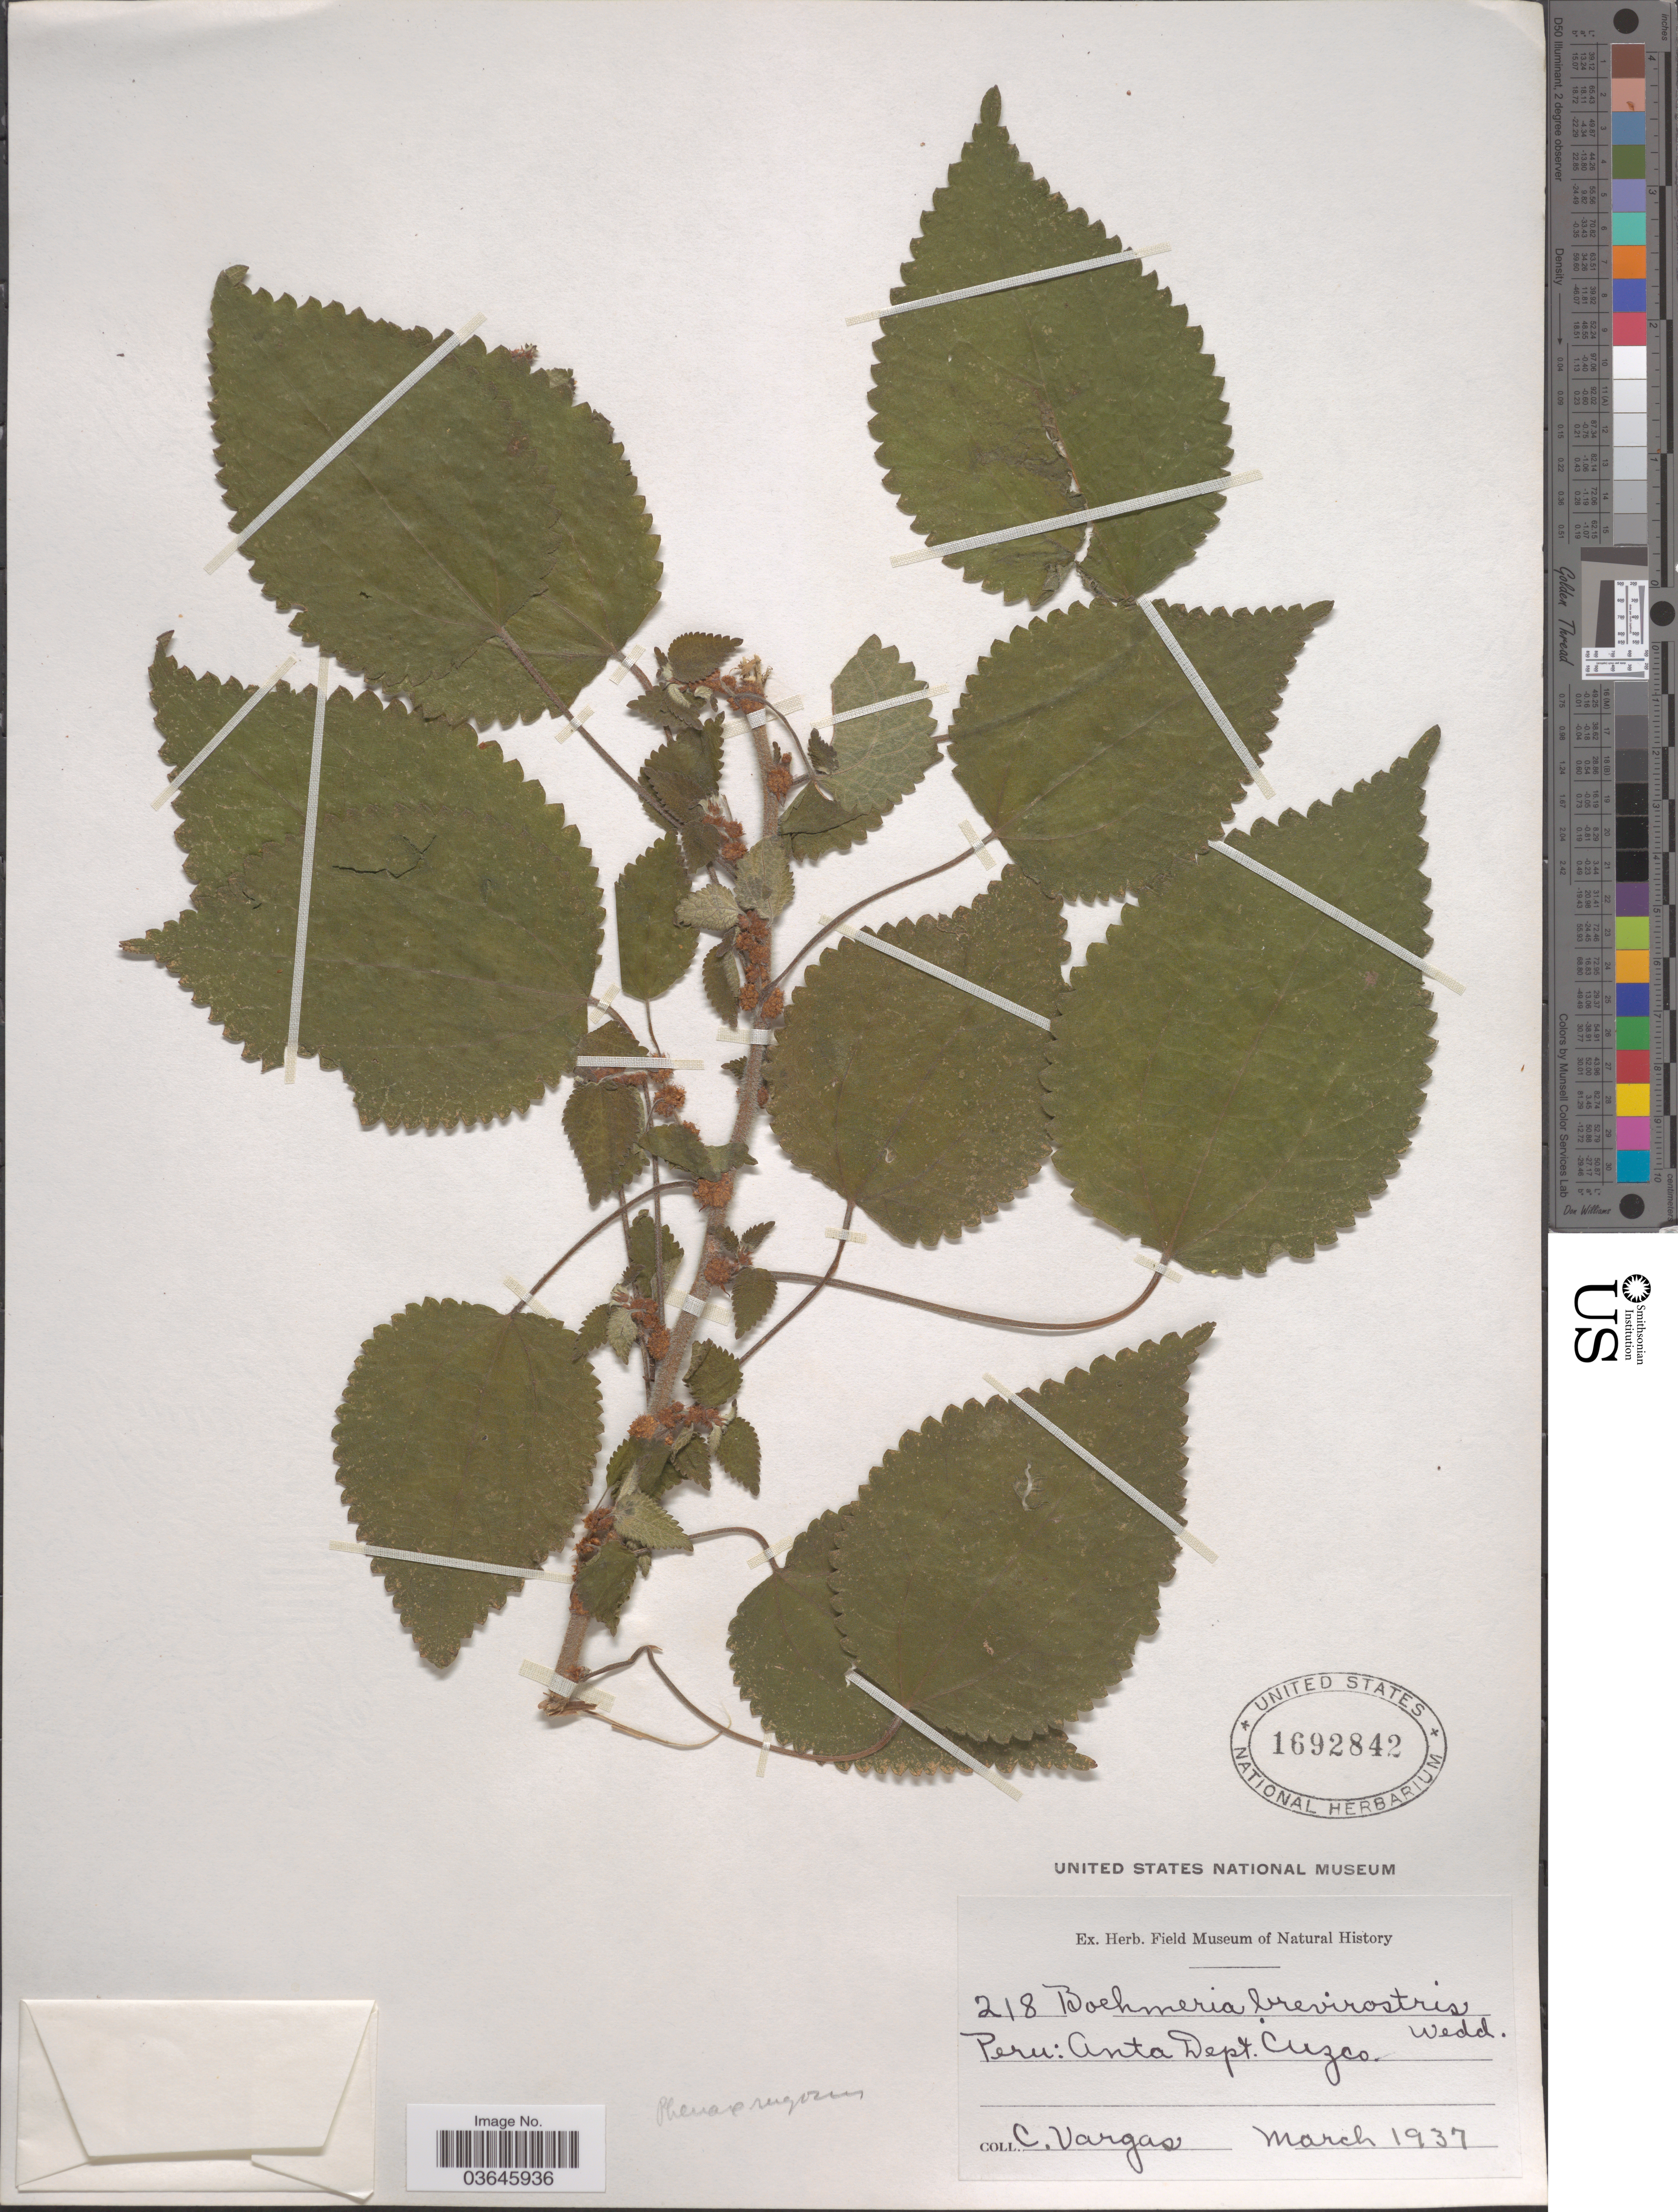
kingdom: Plantae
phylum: Tracheophyta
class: Magnoliopsida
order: Rosales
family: Urticaceae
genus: Phenax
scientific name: Phenax rugosus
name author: (Poir.) Wedd.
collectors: C. Vargas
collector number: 218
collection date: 1937-03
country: Peru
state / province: Cusco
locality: Anta Dept. Cuzco.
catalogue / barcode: US 1692842